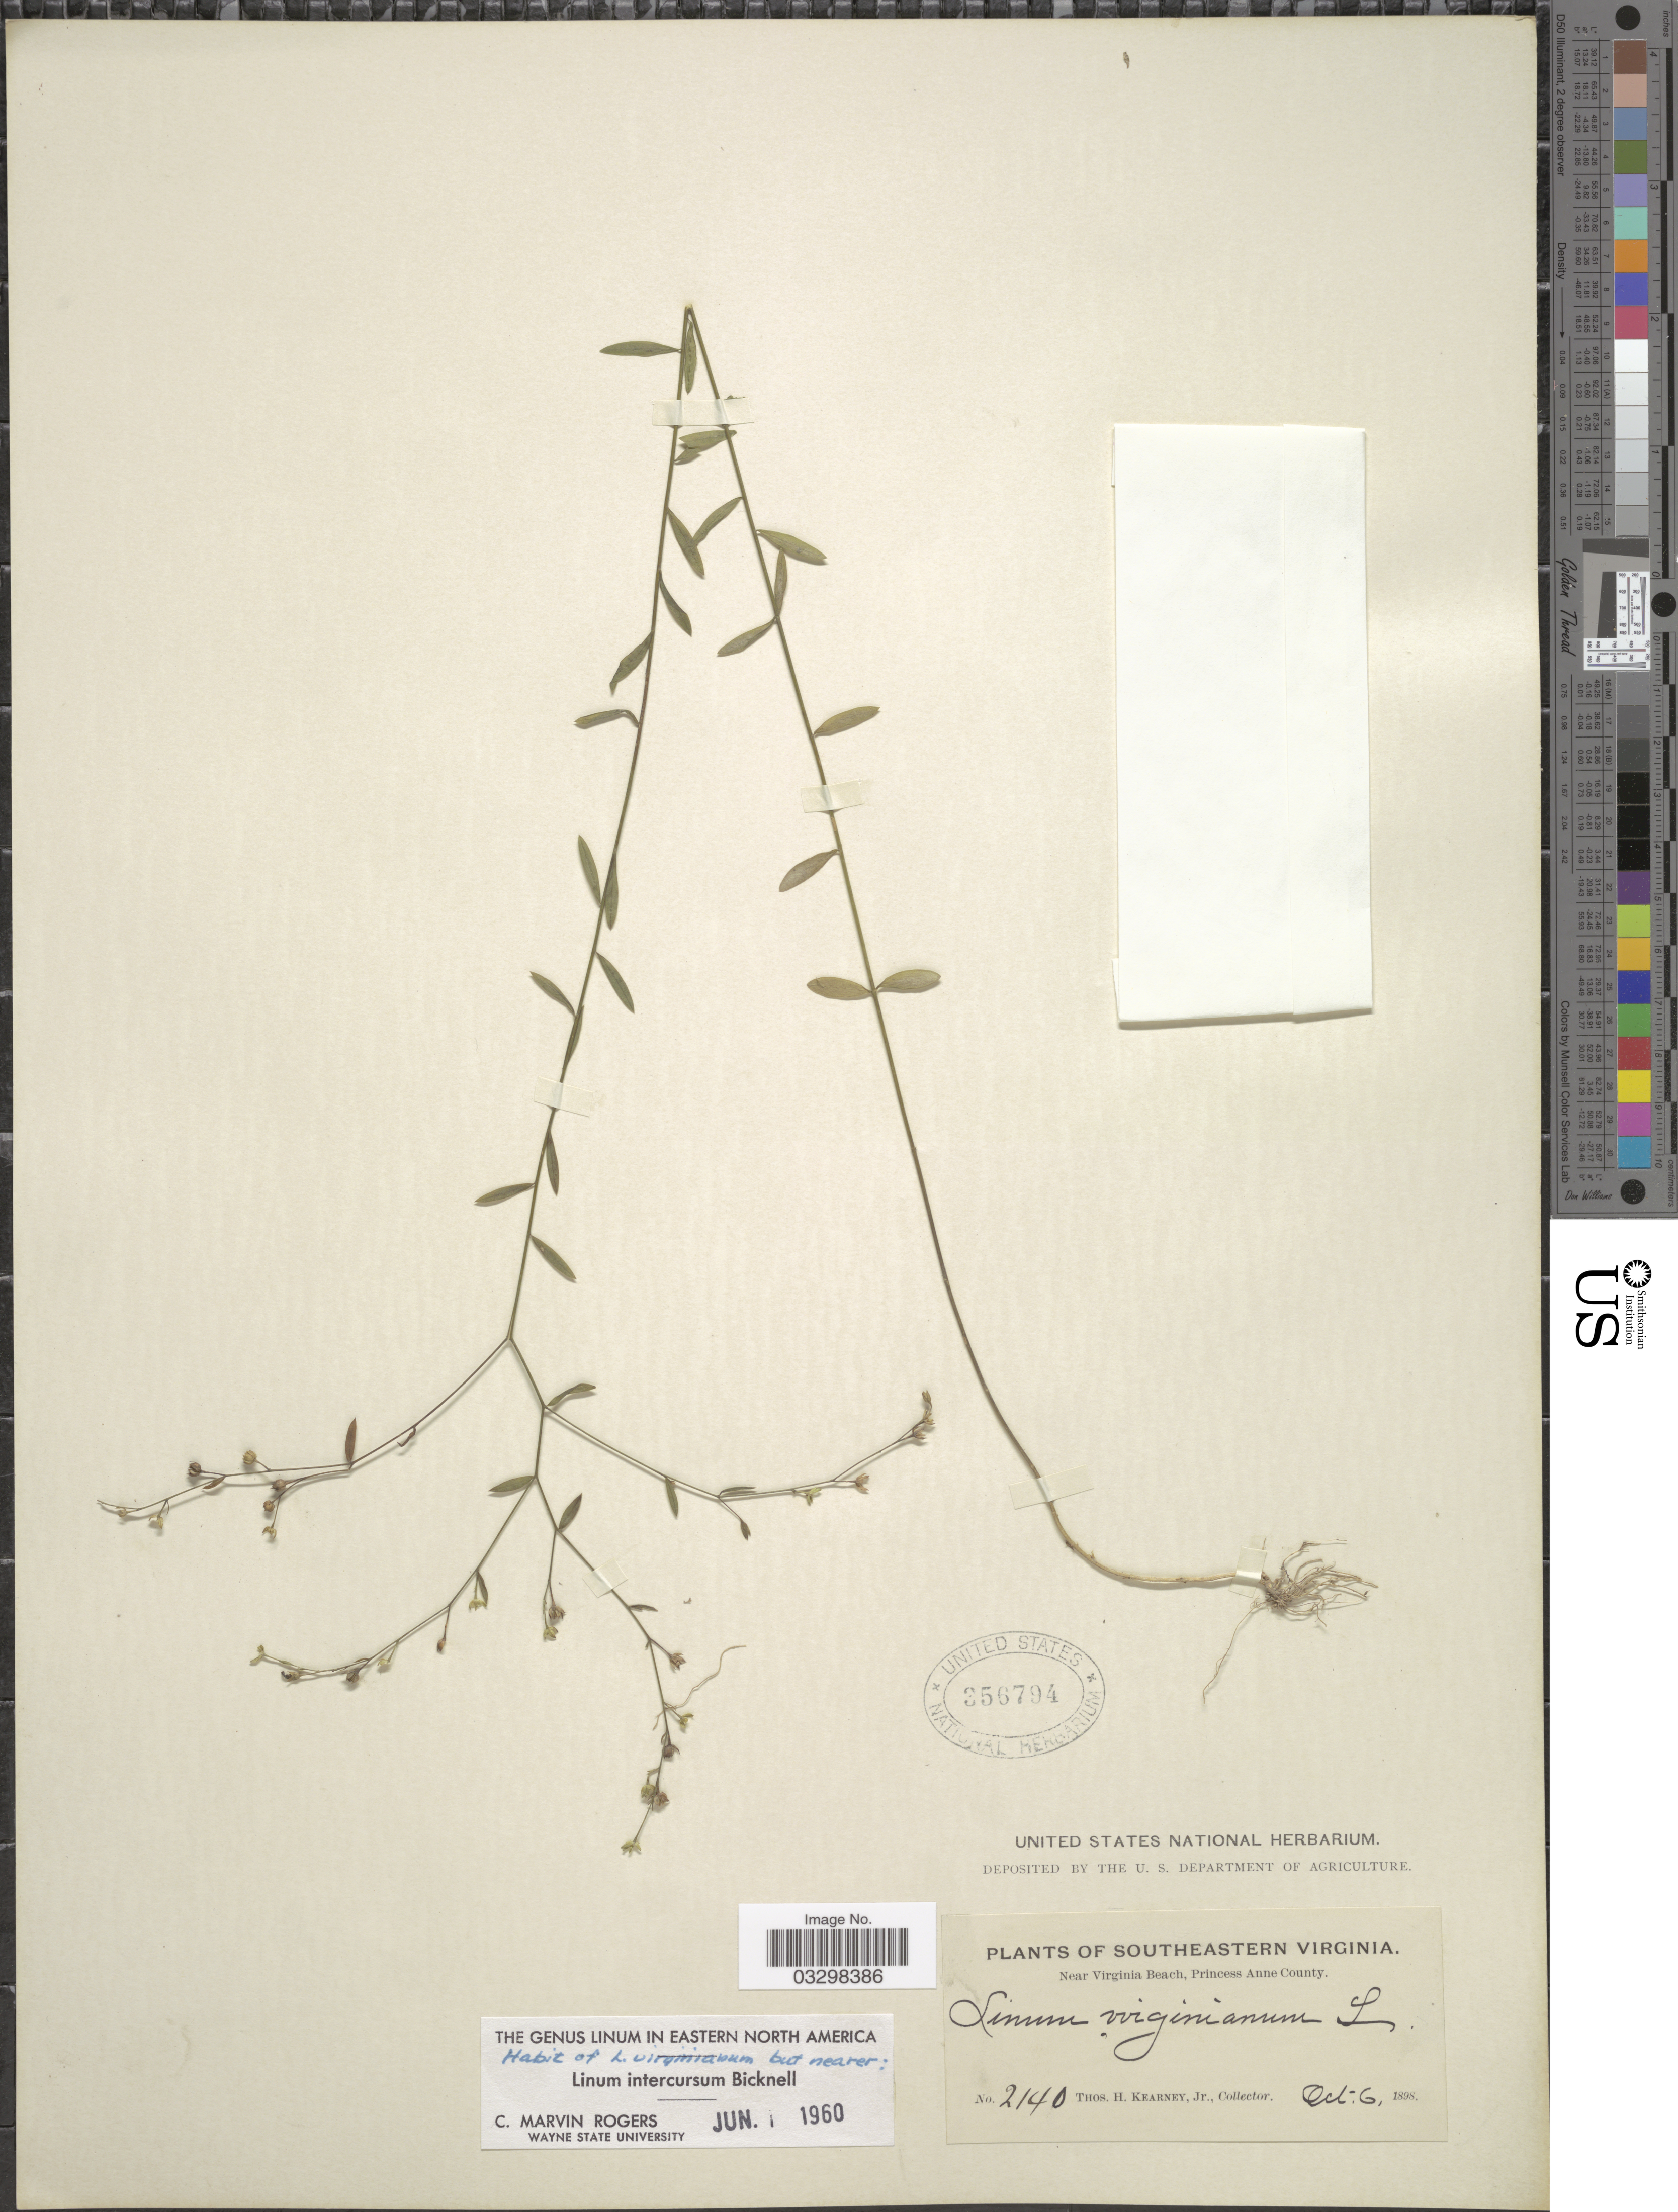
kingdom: Plantae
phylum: Tracheophyta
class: Magnoliopsida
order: Malpighiales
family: Linaceae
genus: Linum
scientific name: Linum intercursum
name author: E.P. Bicknell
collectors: T. H. Kearney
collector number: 2140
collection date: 1898-10-06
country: United States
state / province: Virginia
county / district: City of Virginia Beach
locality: Southeastern Virginia. Near Virginia Beach, Princess Anne (=historic county name) County.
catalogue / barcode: US 356794